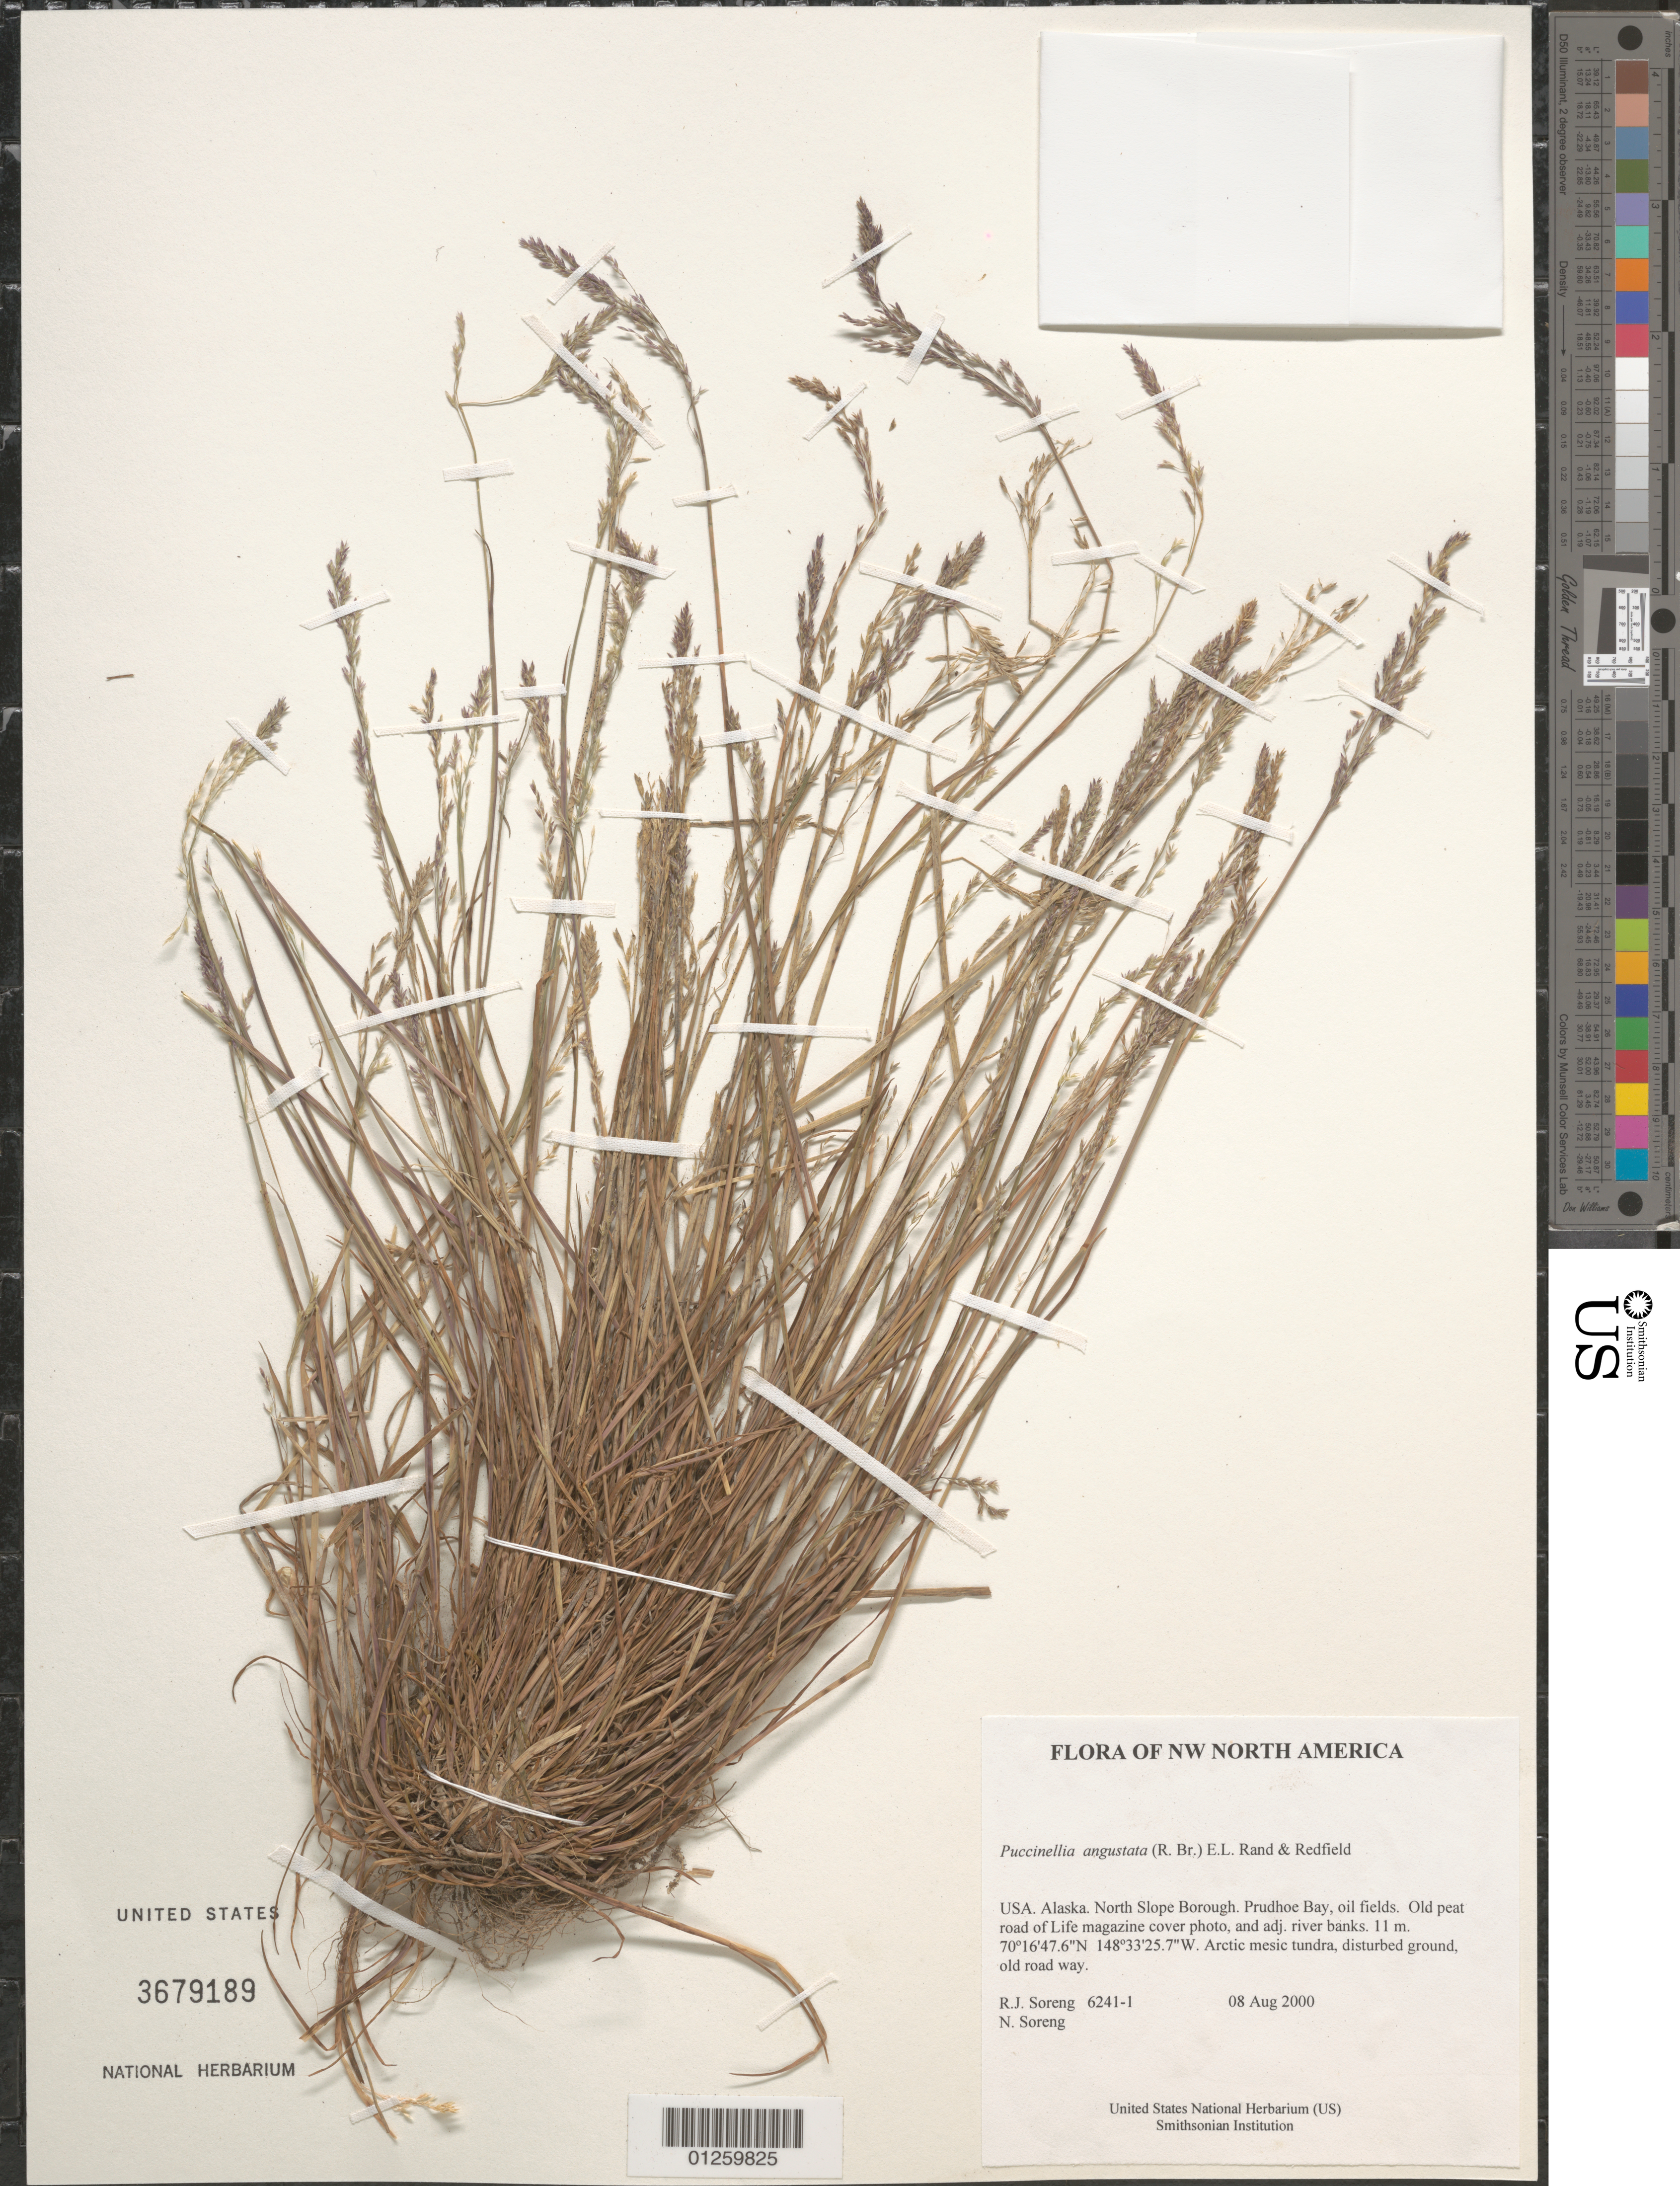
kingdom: Plantae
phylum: Tracheophyta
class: Liliopsida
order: Poales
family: Poaceae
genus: Puccinellia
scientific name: Puccinellia angustata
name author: (R. Br.) Nash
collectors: R. J. Soreng & N. L. Soreng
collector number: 6241-1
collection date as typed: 08 Aug 2000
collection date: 2000-08-08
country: United States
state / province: Alaska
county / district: North Slope Borough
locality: Prudhoe Bay, oil fields. Old peat road of Life magazine cover photo, and adj. river banks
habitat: Arctic mesic tundra, disturbed ground, old road way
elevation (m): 11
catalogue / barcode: US 3679189